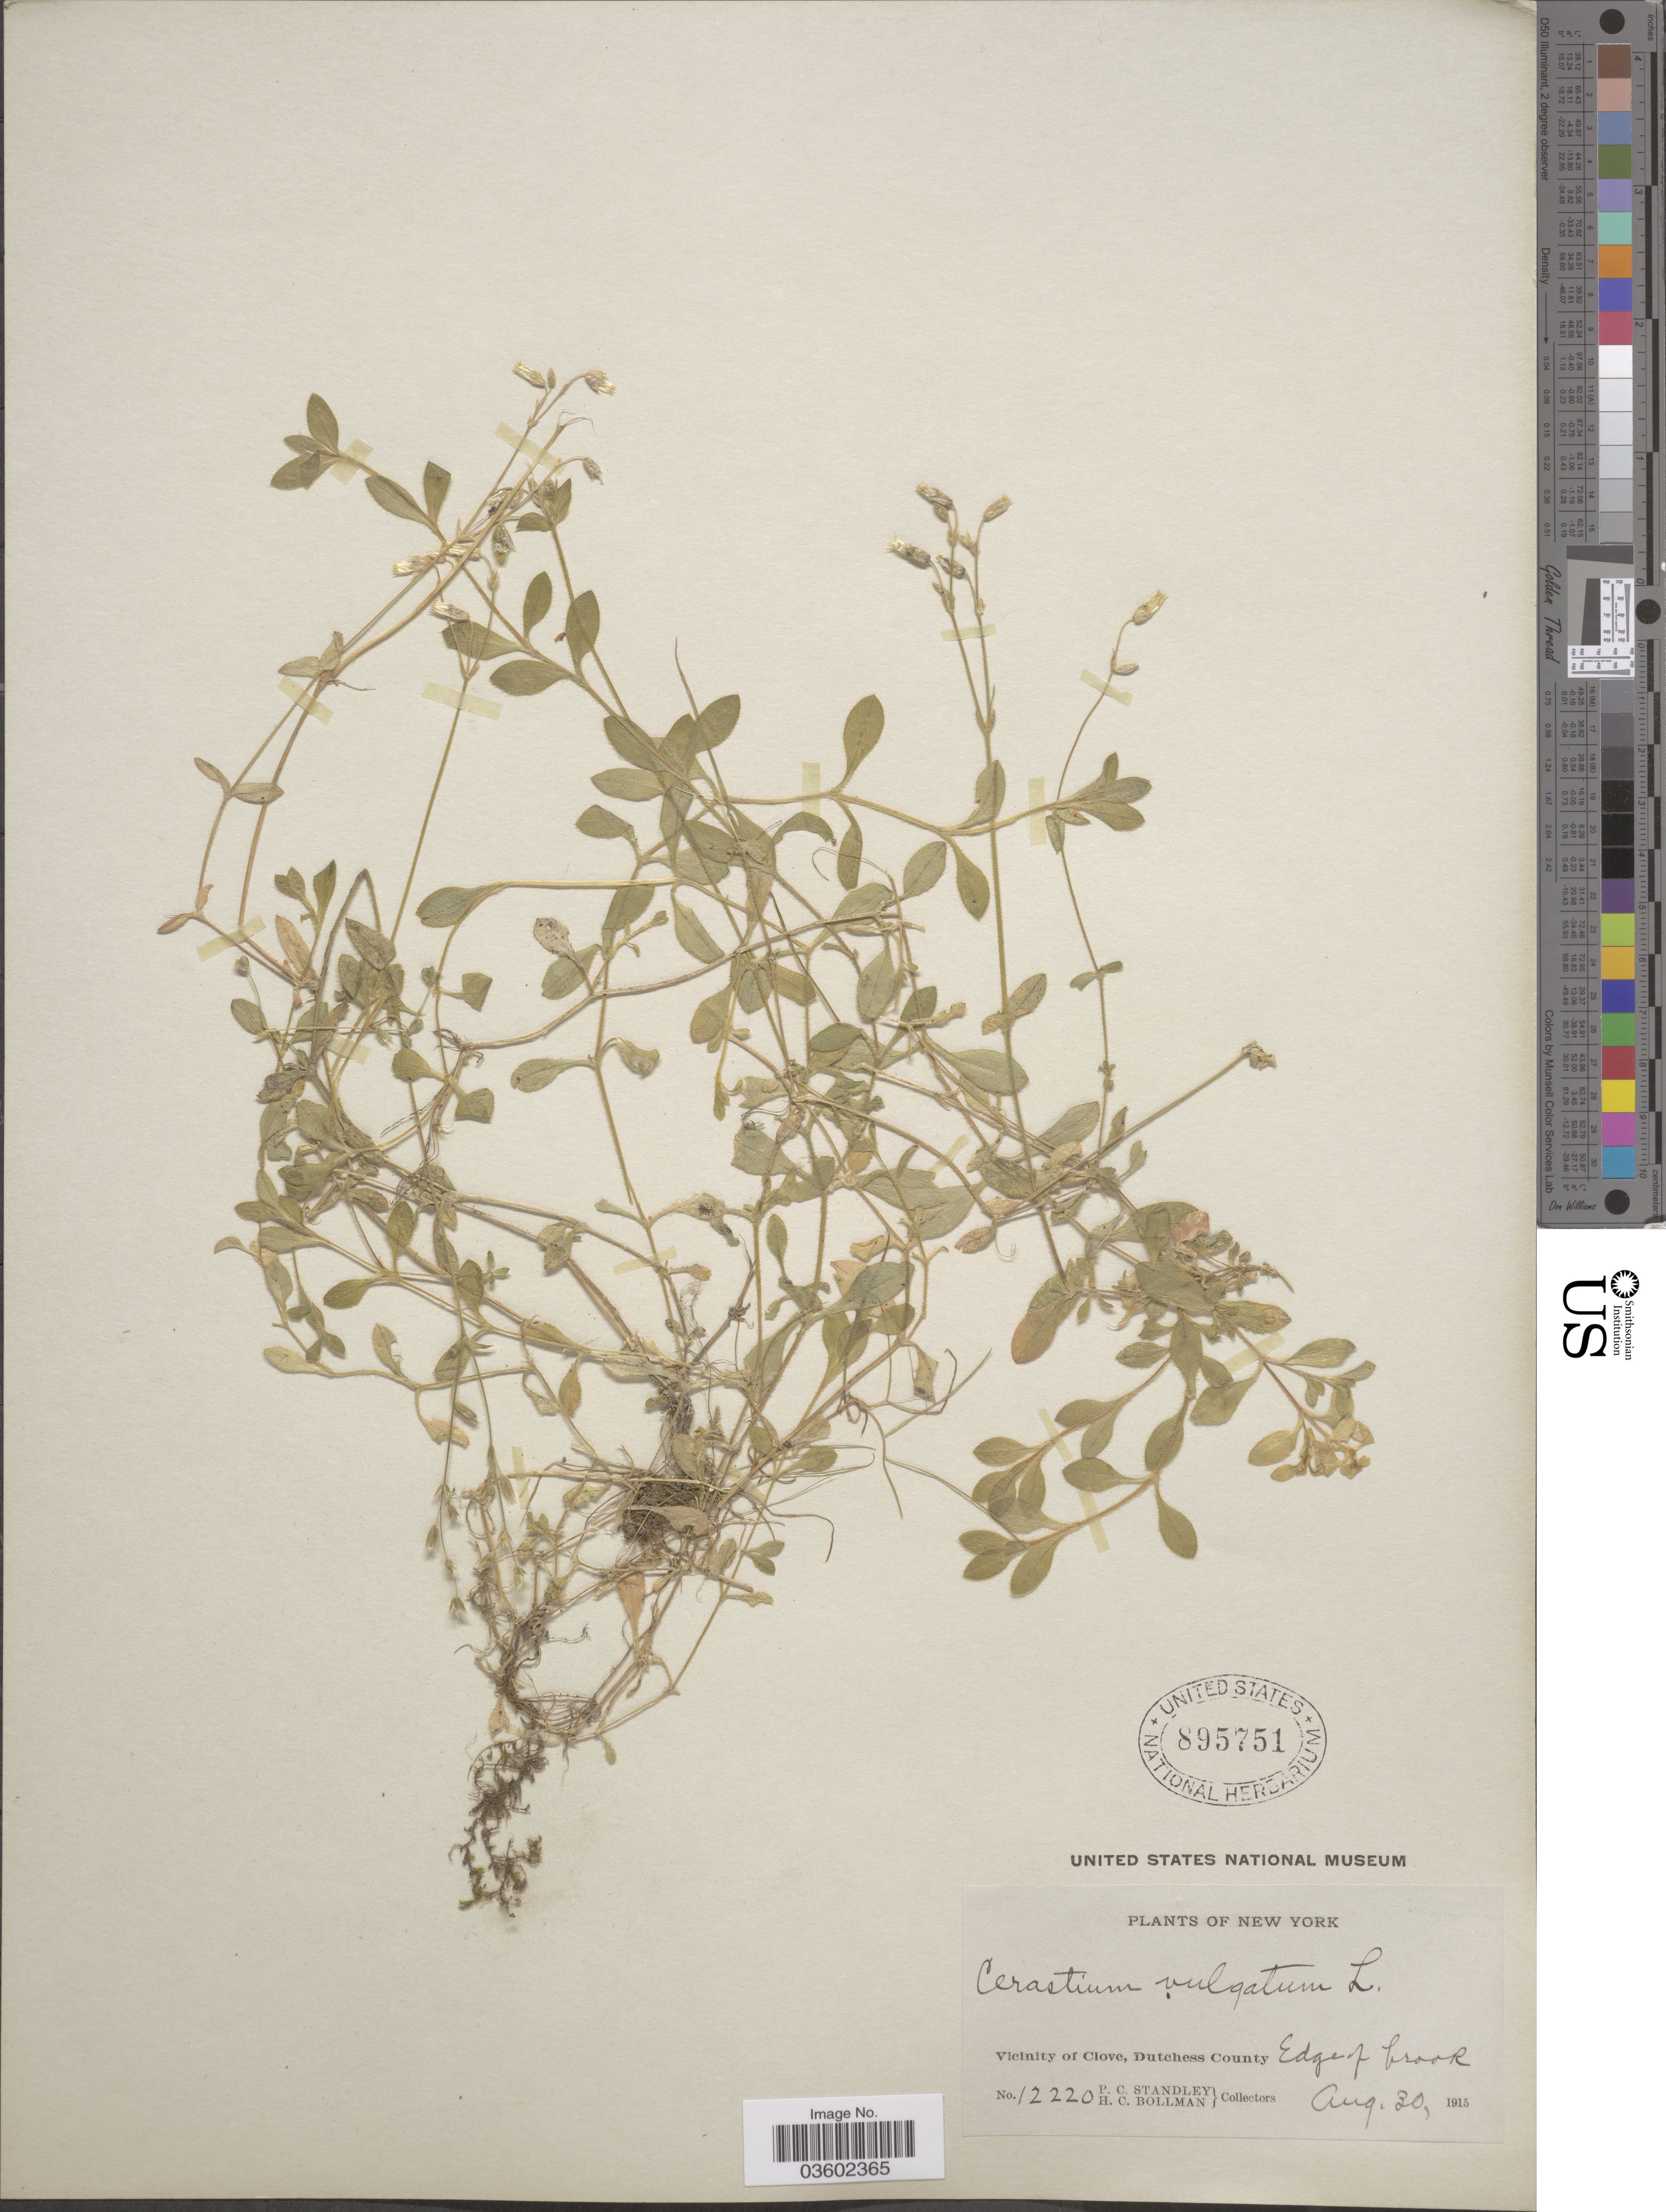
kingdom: Plantae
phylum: Tracheophyta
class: Magnoliopsida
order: Caryophyllales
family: Caryophyllaceae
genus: Cerastium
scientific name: Cerastium vulgatum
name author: L.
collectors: P. C. Standley & H. C. Bollman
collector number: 12220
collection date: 1915-08-30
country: United States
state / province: New York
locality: Vicinity of Clove, Dutchess County. Edge of brook.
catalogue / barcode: US 895751